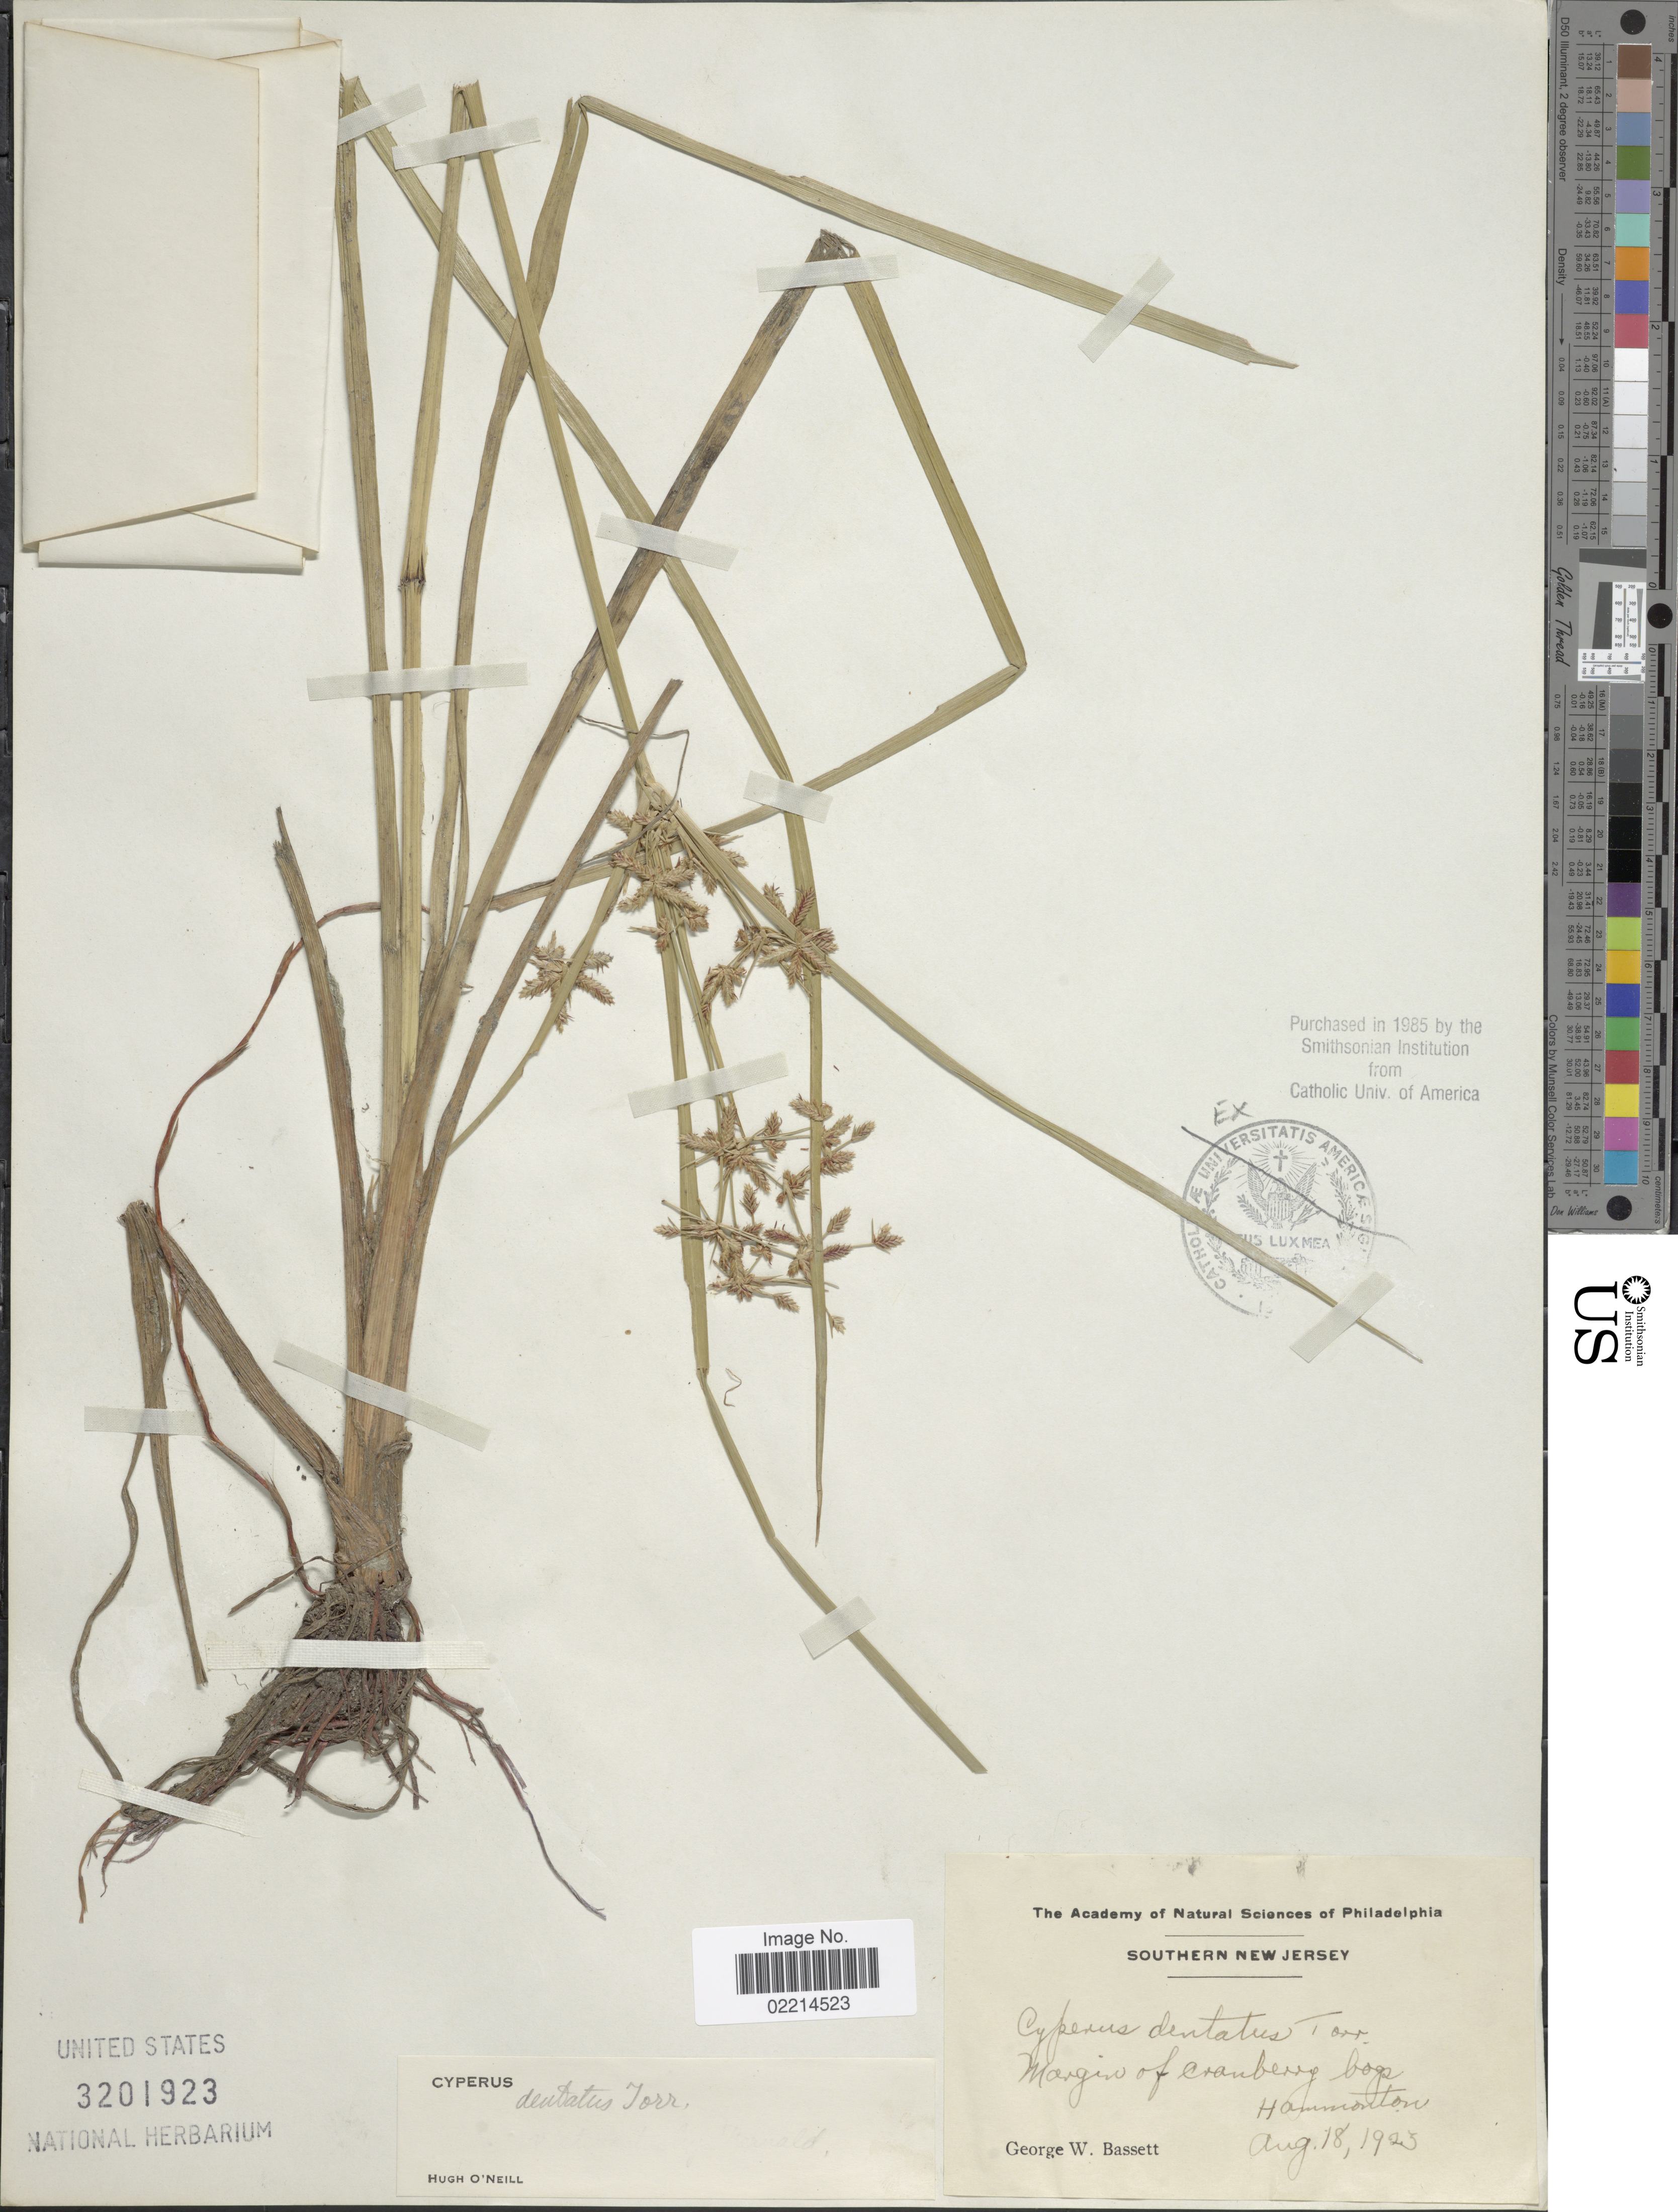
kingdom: Plantae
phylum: Tracheophyta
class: Liliopsida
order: Poales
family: Cyperaceae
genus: Cyperus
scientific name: Cyperus dentatus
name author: Torr.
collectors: G. Bassett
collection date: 1923-08-18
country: United States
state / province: New Jersey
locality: Southern New Jersey, margin of cranberry bogs, Hammonton.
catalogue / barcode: US 3201923